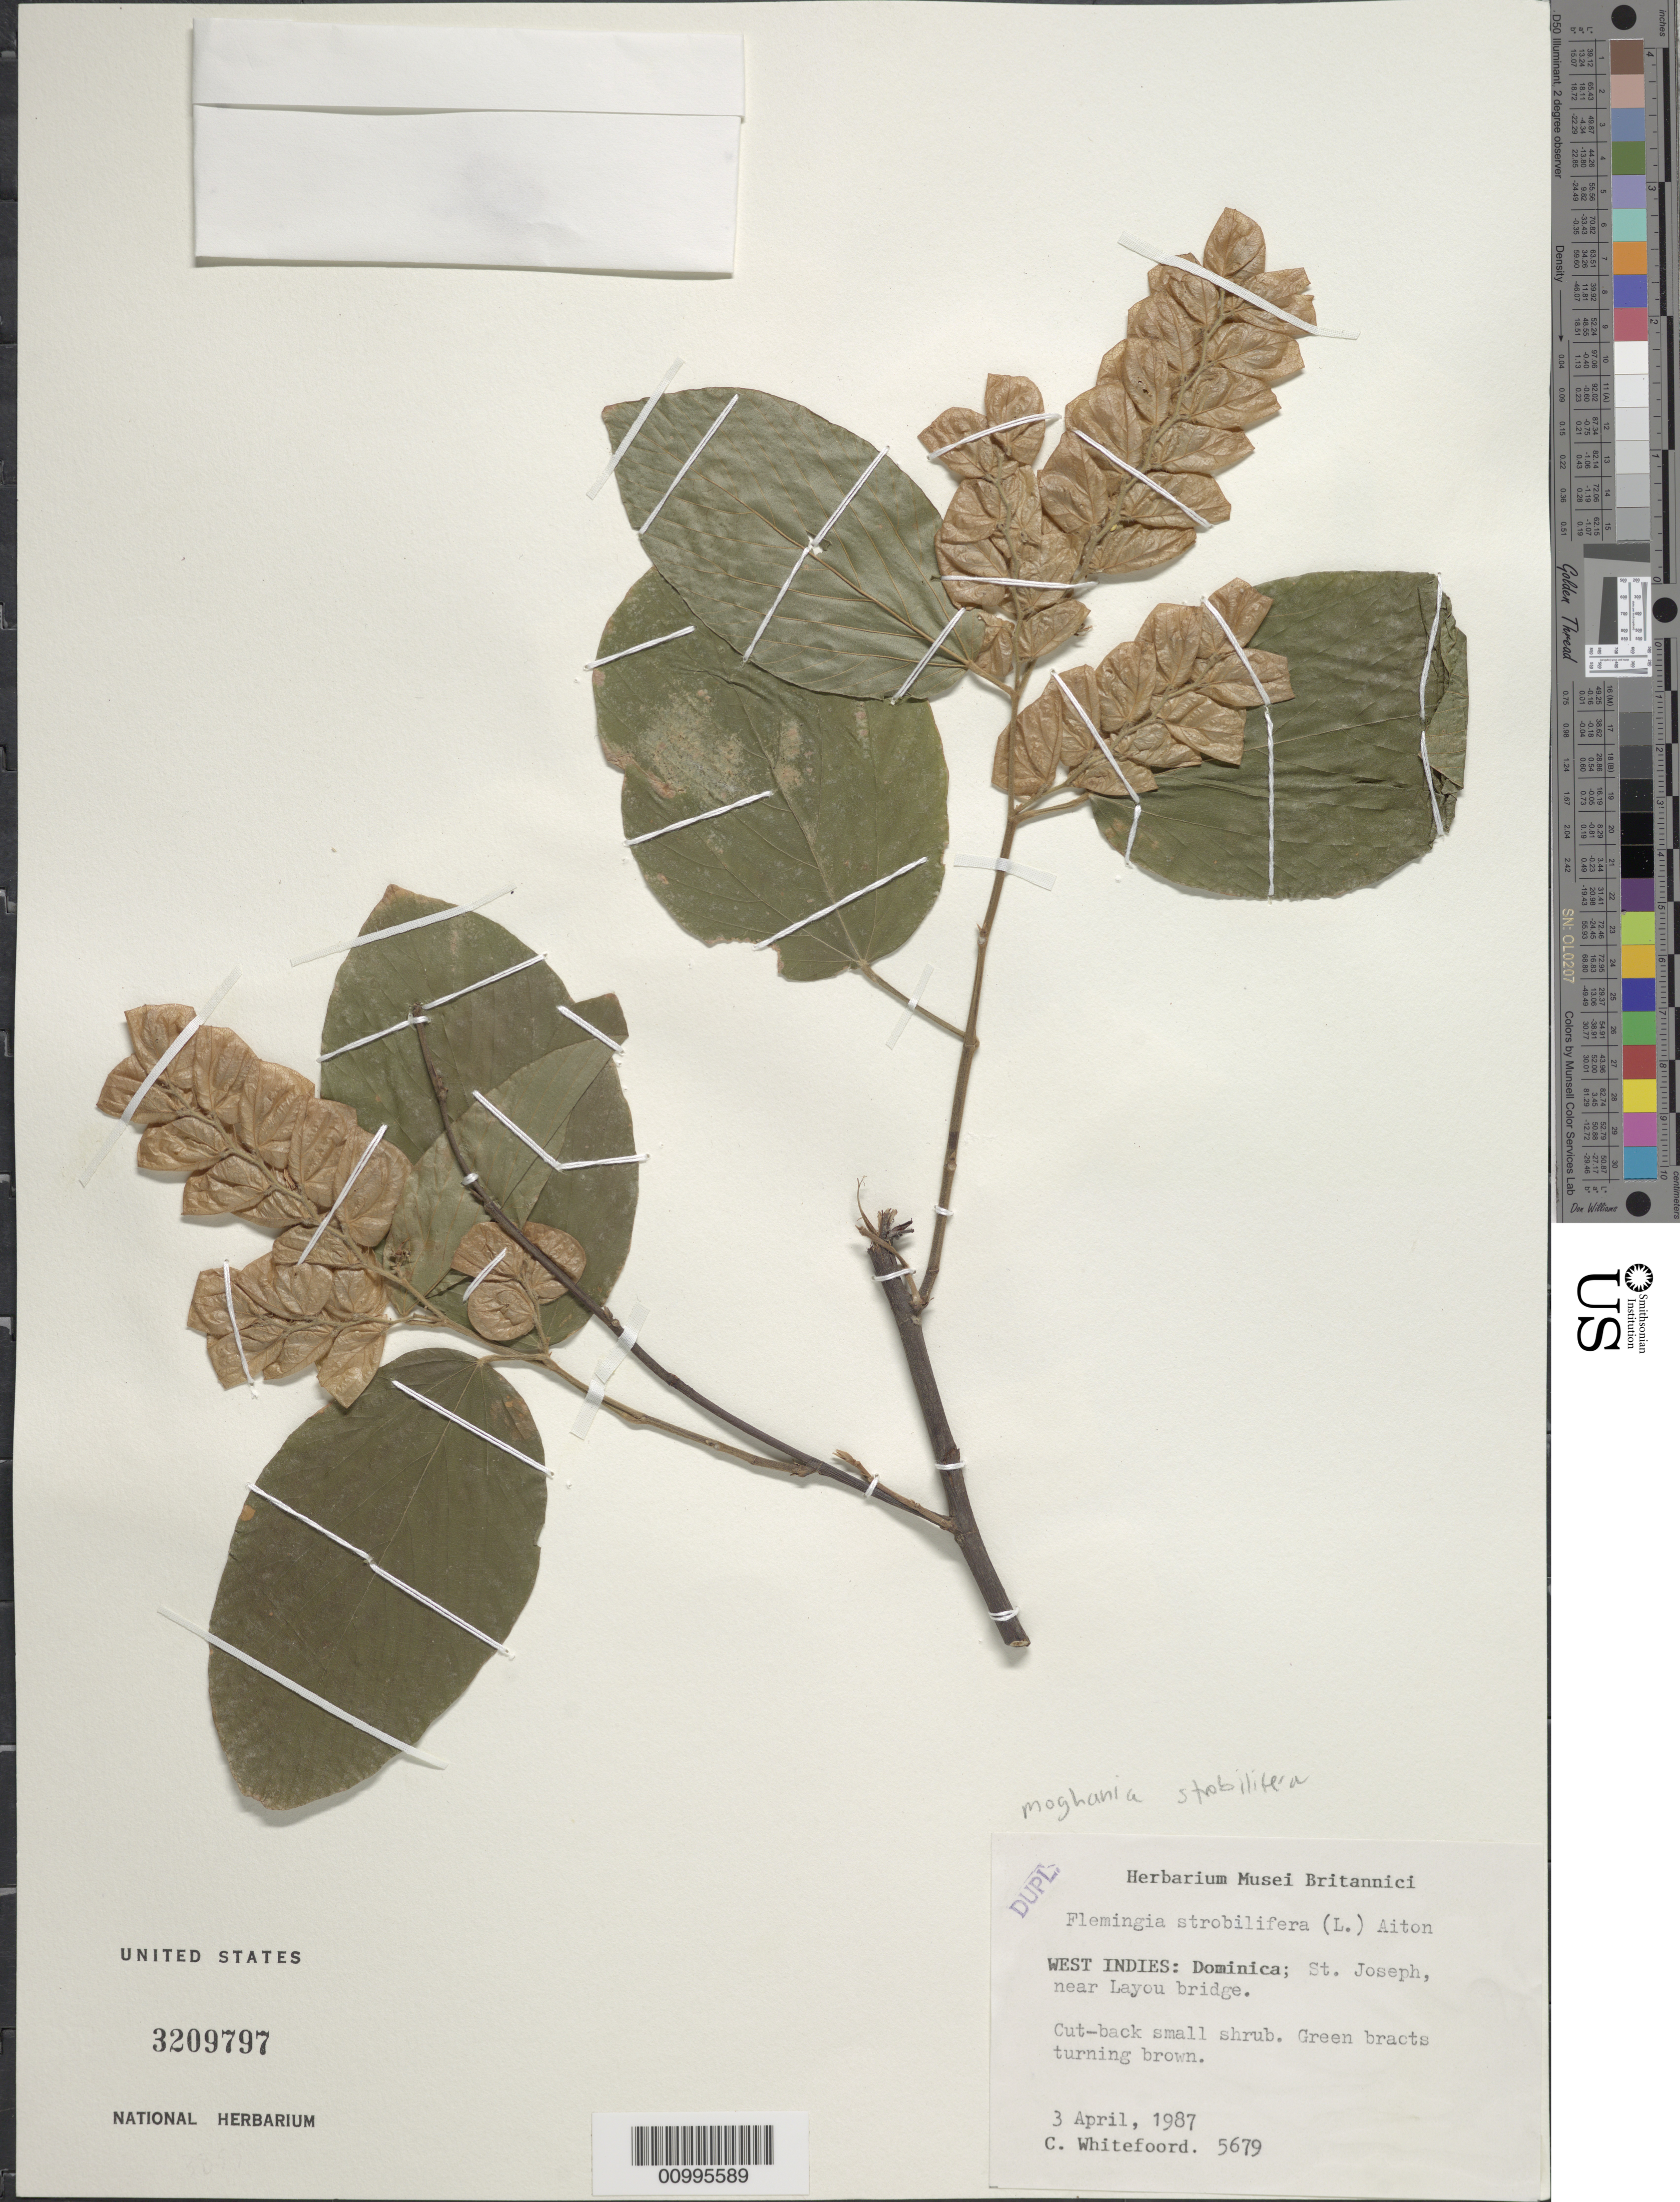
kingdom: Plantae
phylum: Tracheophyta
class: Magnoliopsida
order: Fabales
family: Fabaceae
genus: Flemingia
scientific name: Flemingia strobilifera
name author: (L.) W.T. Aiton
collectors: C. Whitefoord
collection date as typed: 03 Apr 1987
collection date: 1987-04-03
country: Dominica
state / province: St. Joseph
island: Dominica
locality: Near Layou bridge.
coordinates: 0 N, 0 E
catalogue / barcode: US 3209797